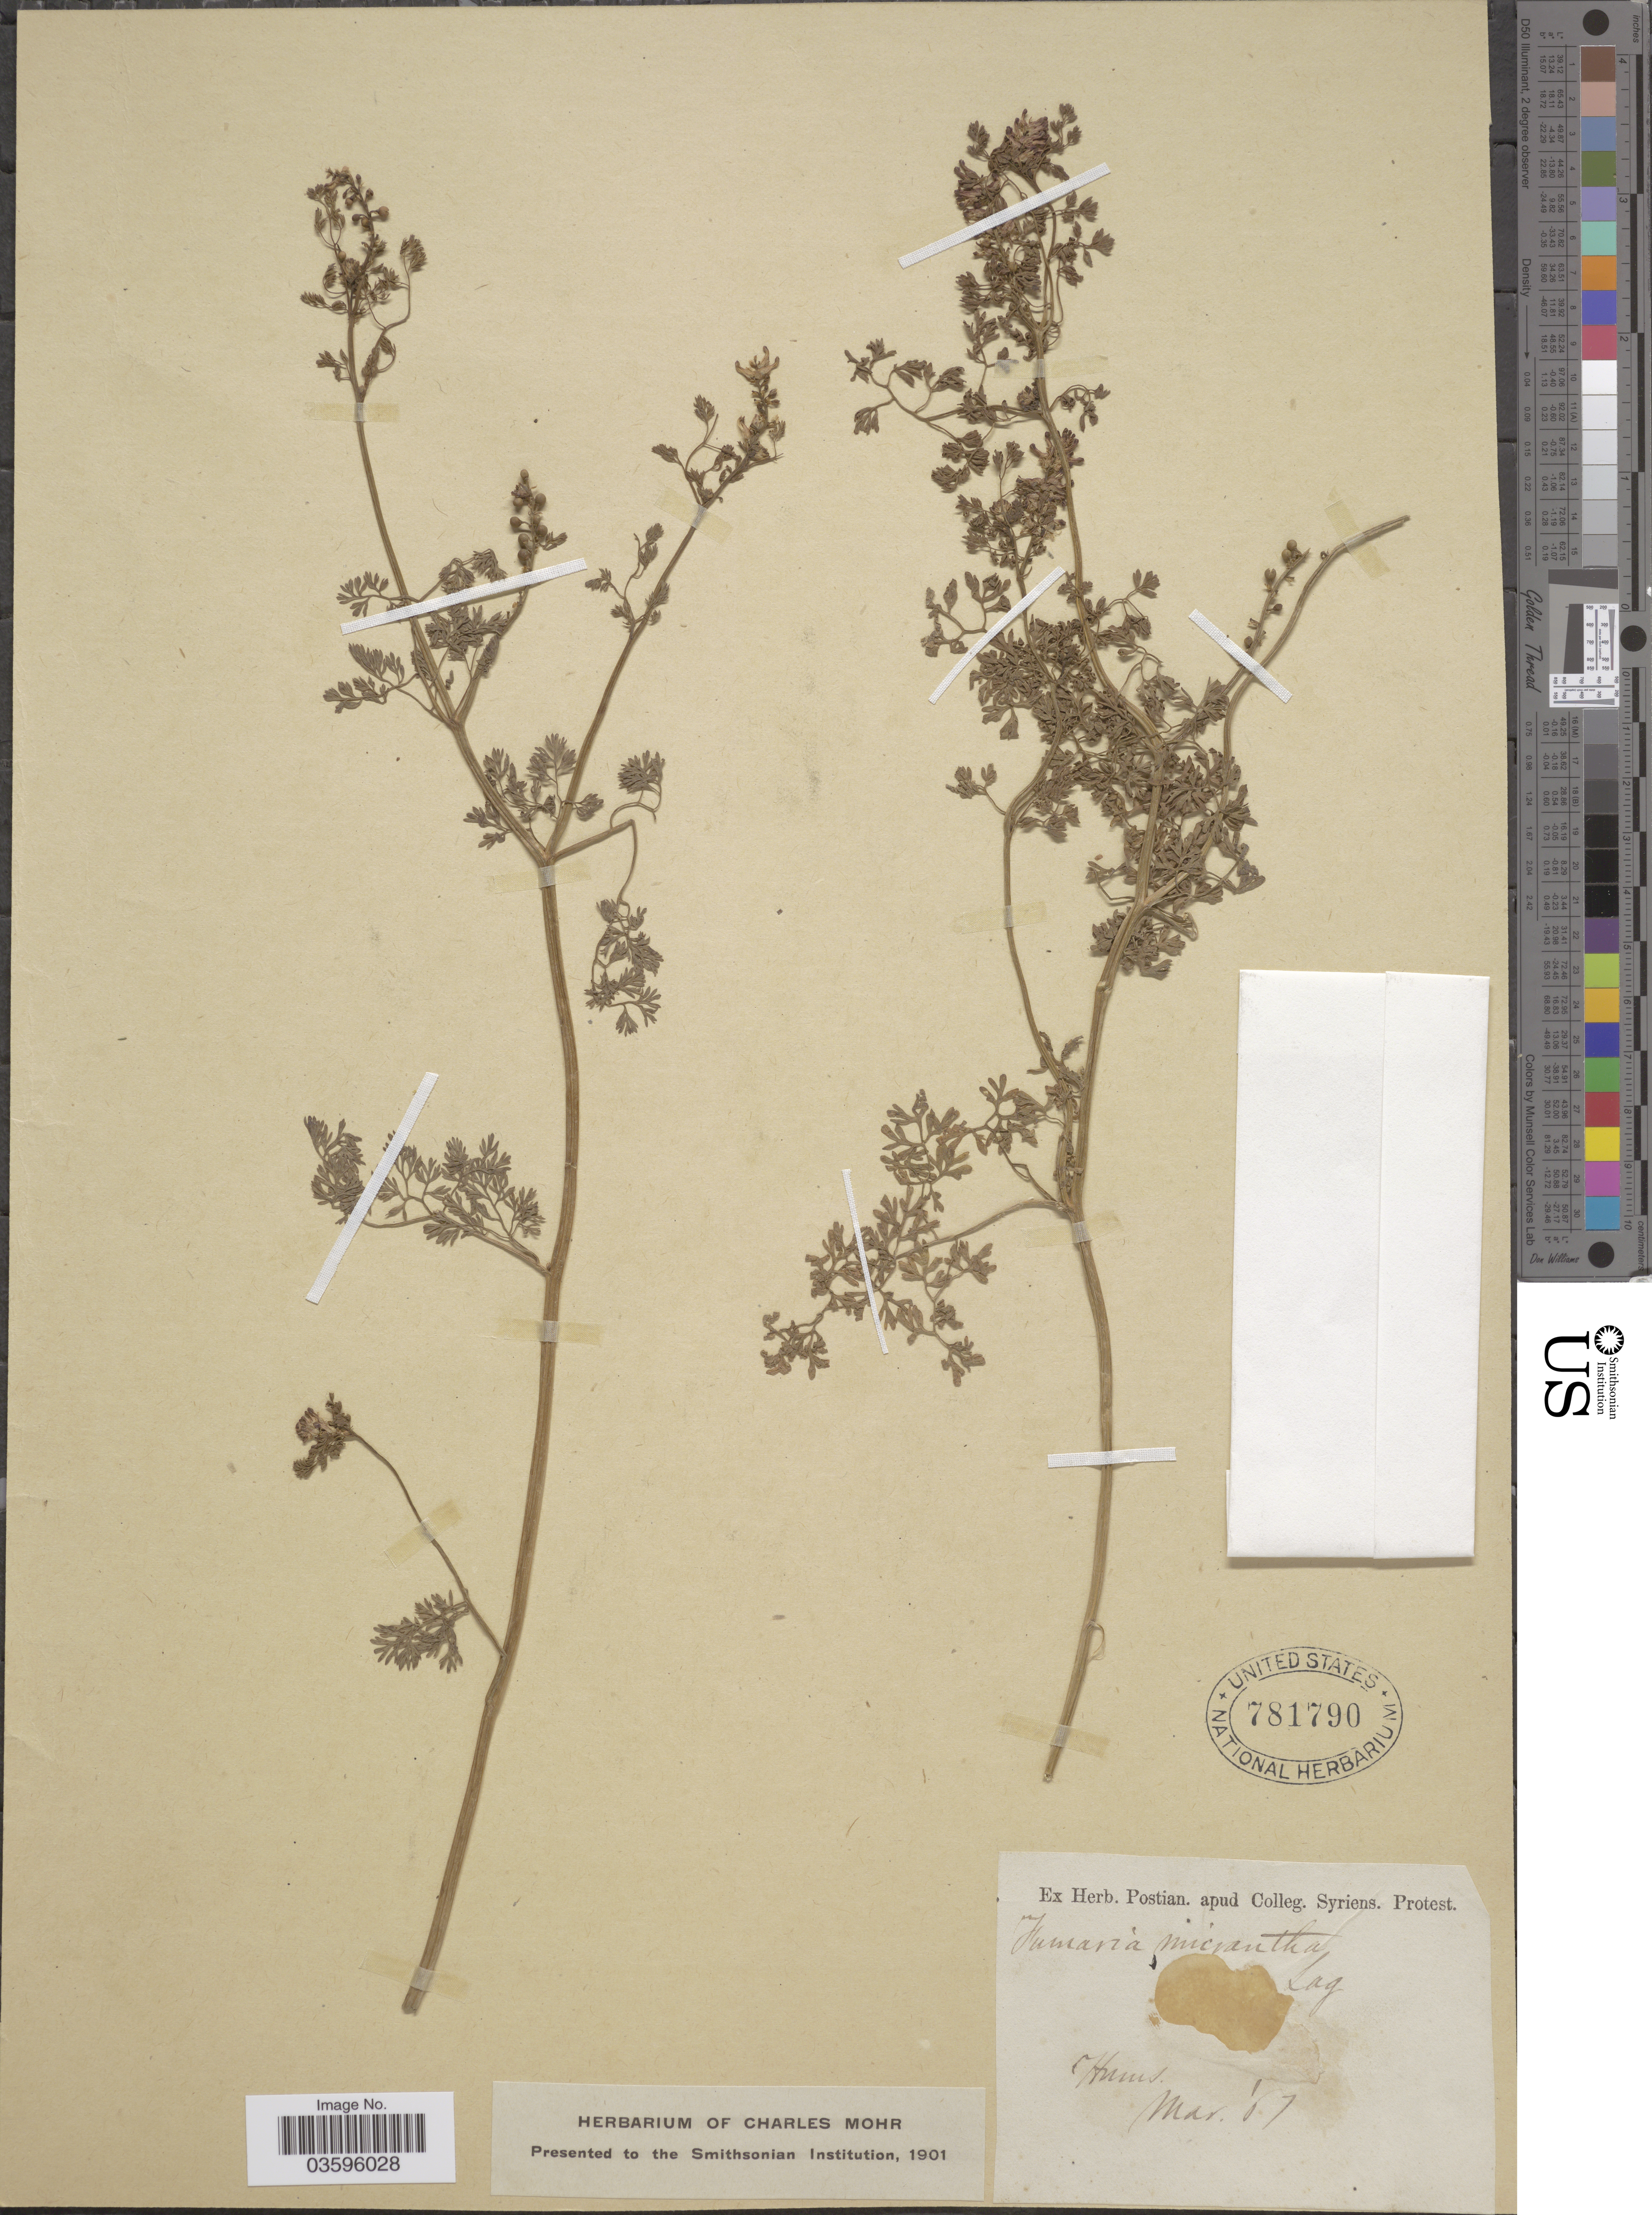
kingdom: Plantae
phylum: Tracheophyta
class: Magnoliopsida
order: Ranunculales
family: Papaveraceae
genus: Fumaria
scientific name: Fumaria micrantha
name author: Lag.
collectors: ex herb. Postian. apud Colleg. Syriens. Protest. USE "Fannie P. A. Shepard" (10308853) AS PRIMARY COLLECTOR INSTEAD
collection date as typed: Transcribed d/m/y: /3/67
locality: Hums. [interpreted]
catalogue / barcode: US 781790